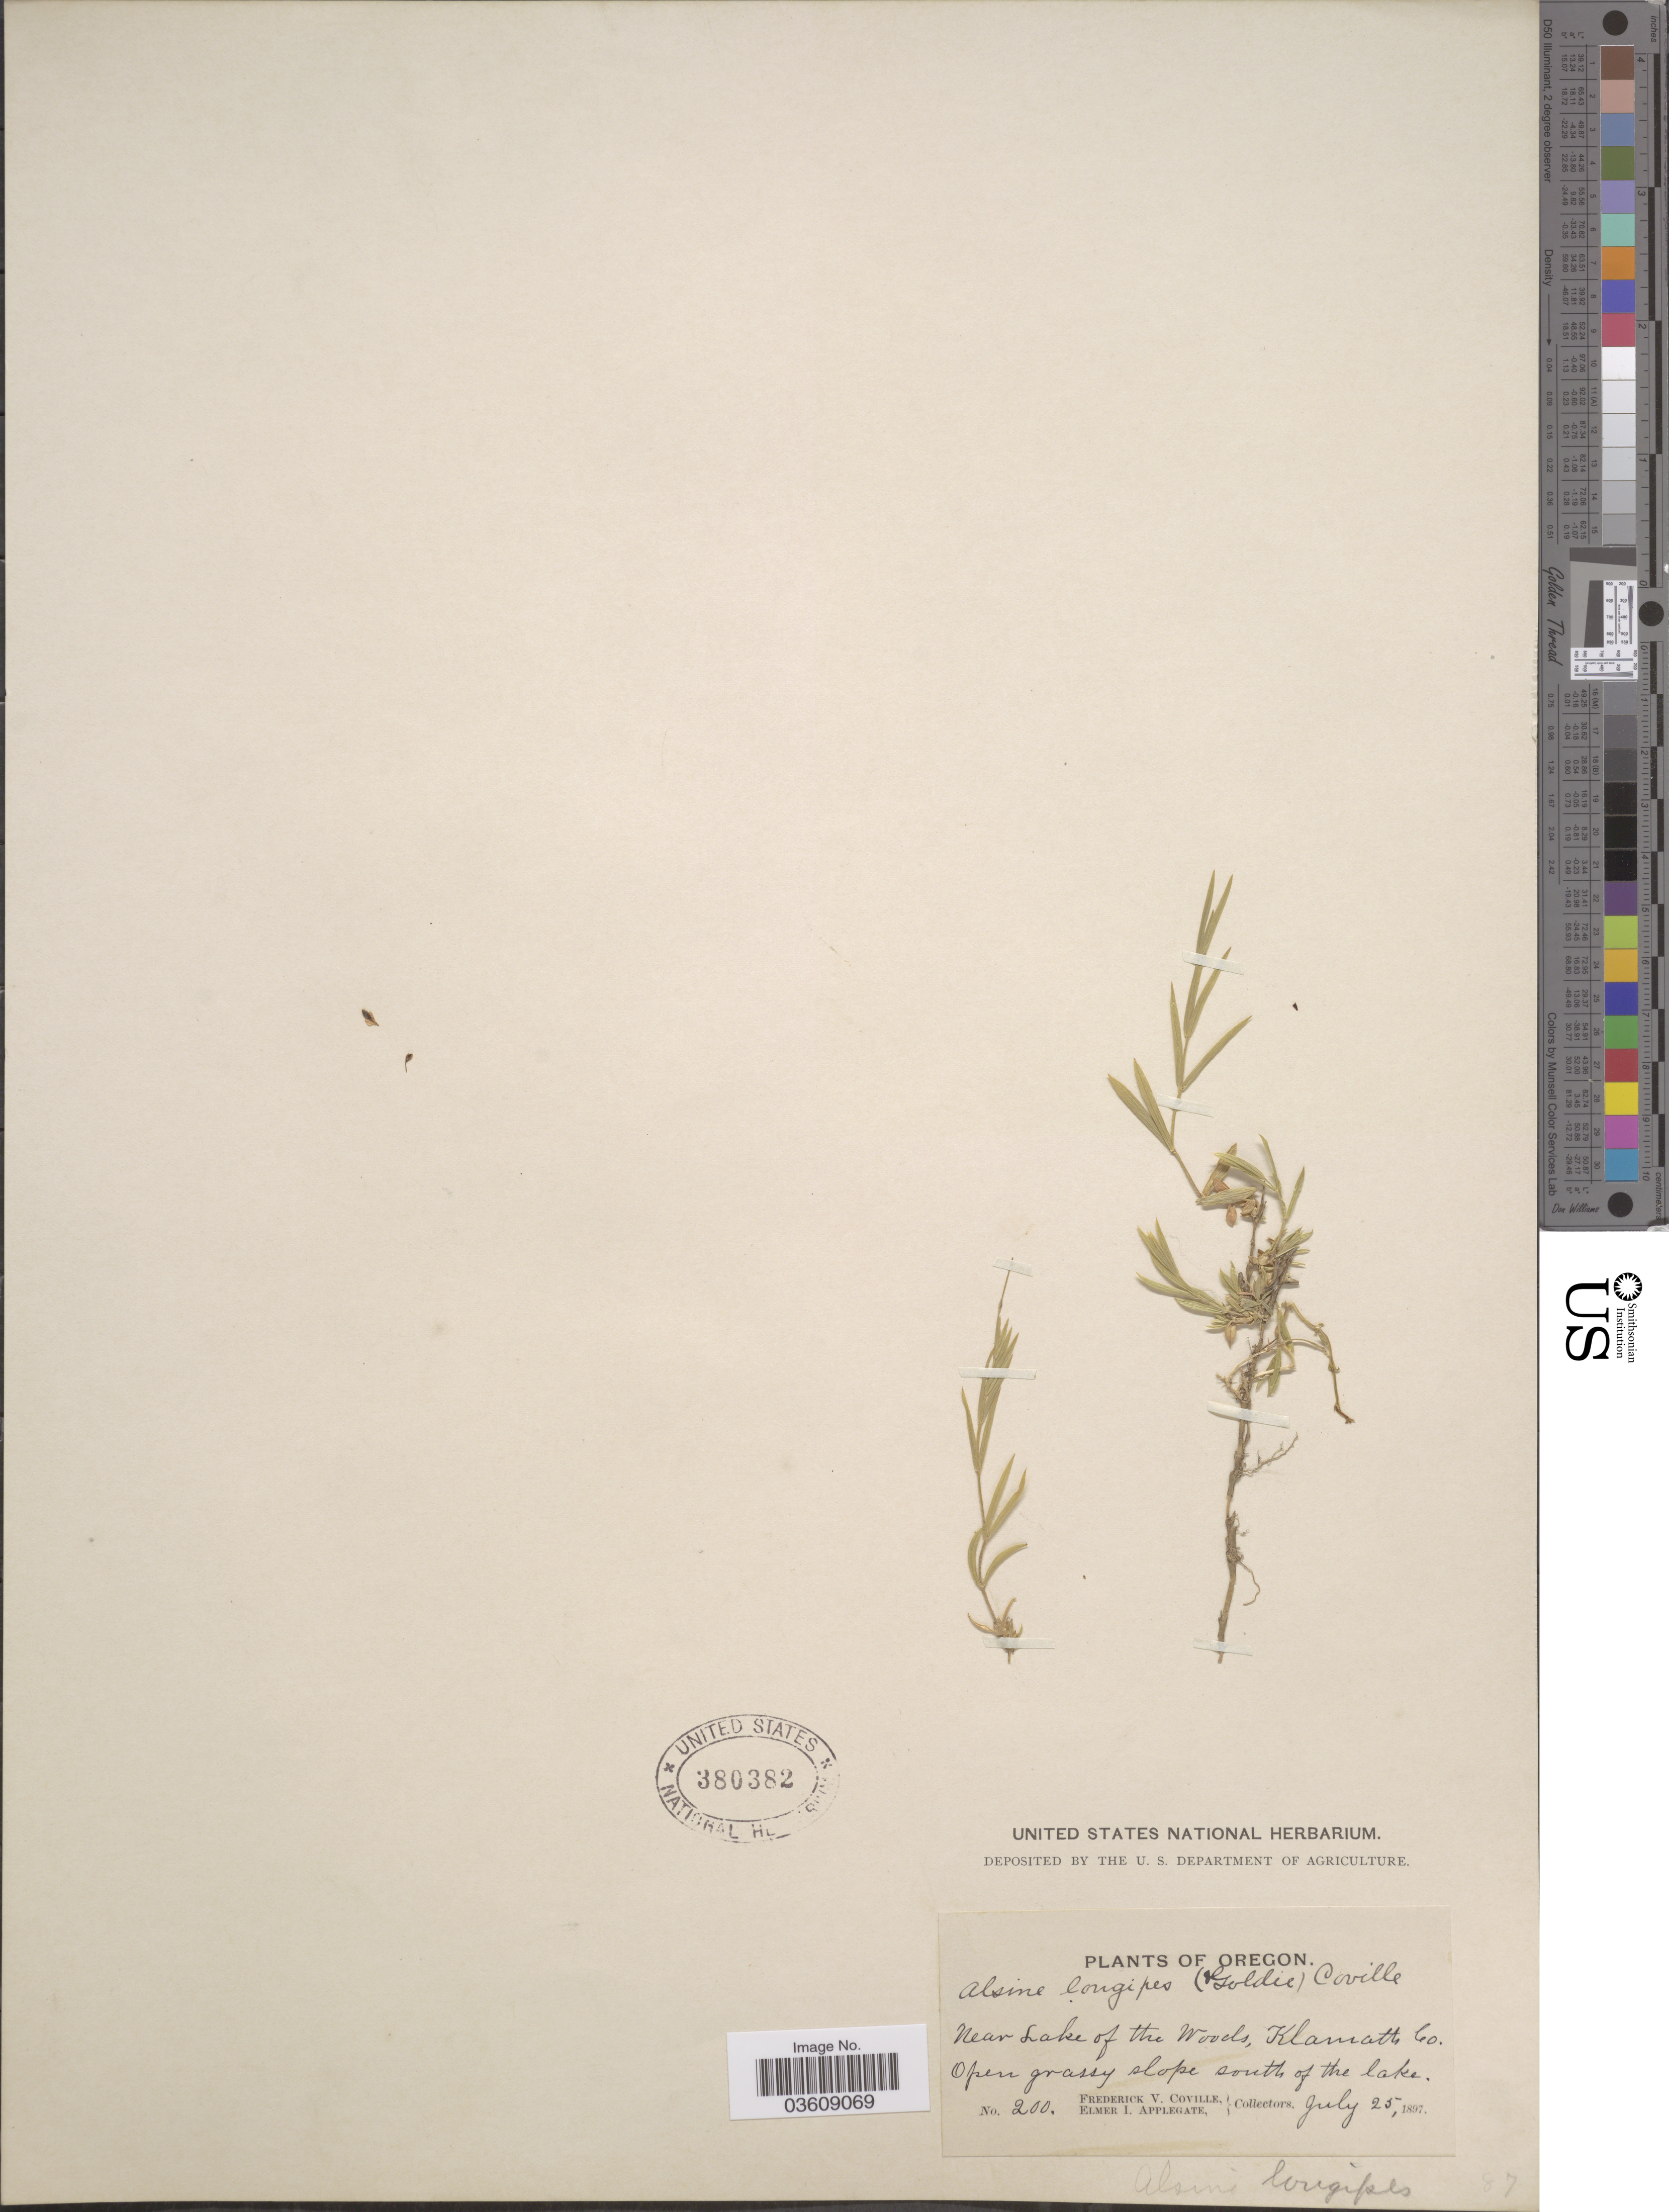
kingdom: Plantae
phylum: Tracheophyta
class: Magnoliopsida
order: Caryophyllales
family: Caryophyllaceae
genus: Stellaria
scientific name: Stellaria longipes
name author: Goldie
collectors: F. V. Coville & E. I. Applegate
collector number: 200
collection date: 1897-07-25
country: United States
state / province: Oregon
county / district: Klamath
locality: Near Lake of the Woods, Klamath Co. Slope south of the lake.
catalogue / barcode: US 380382